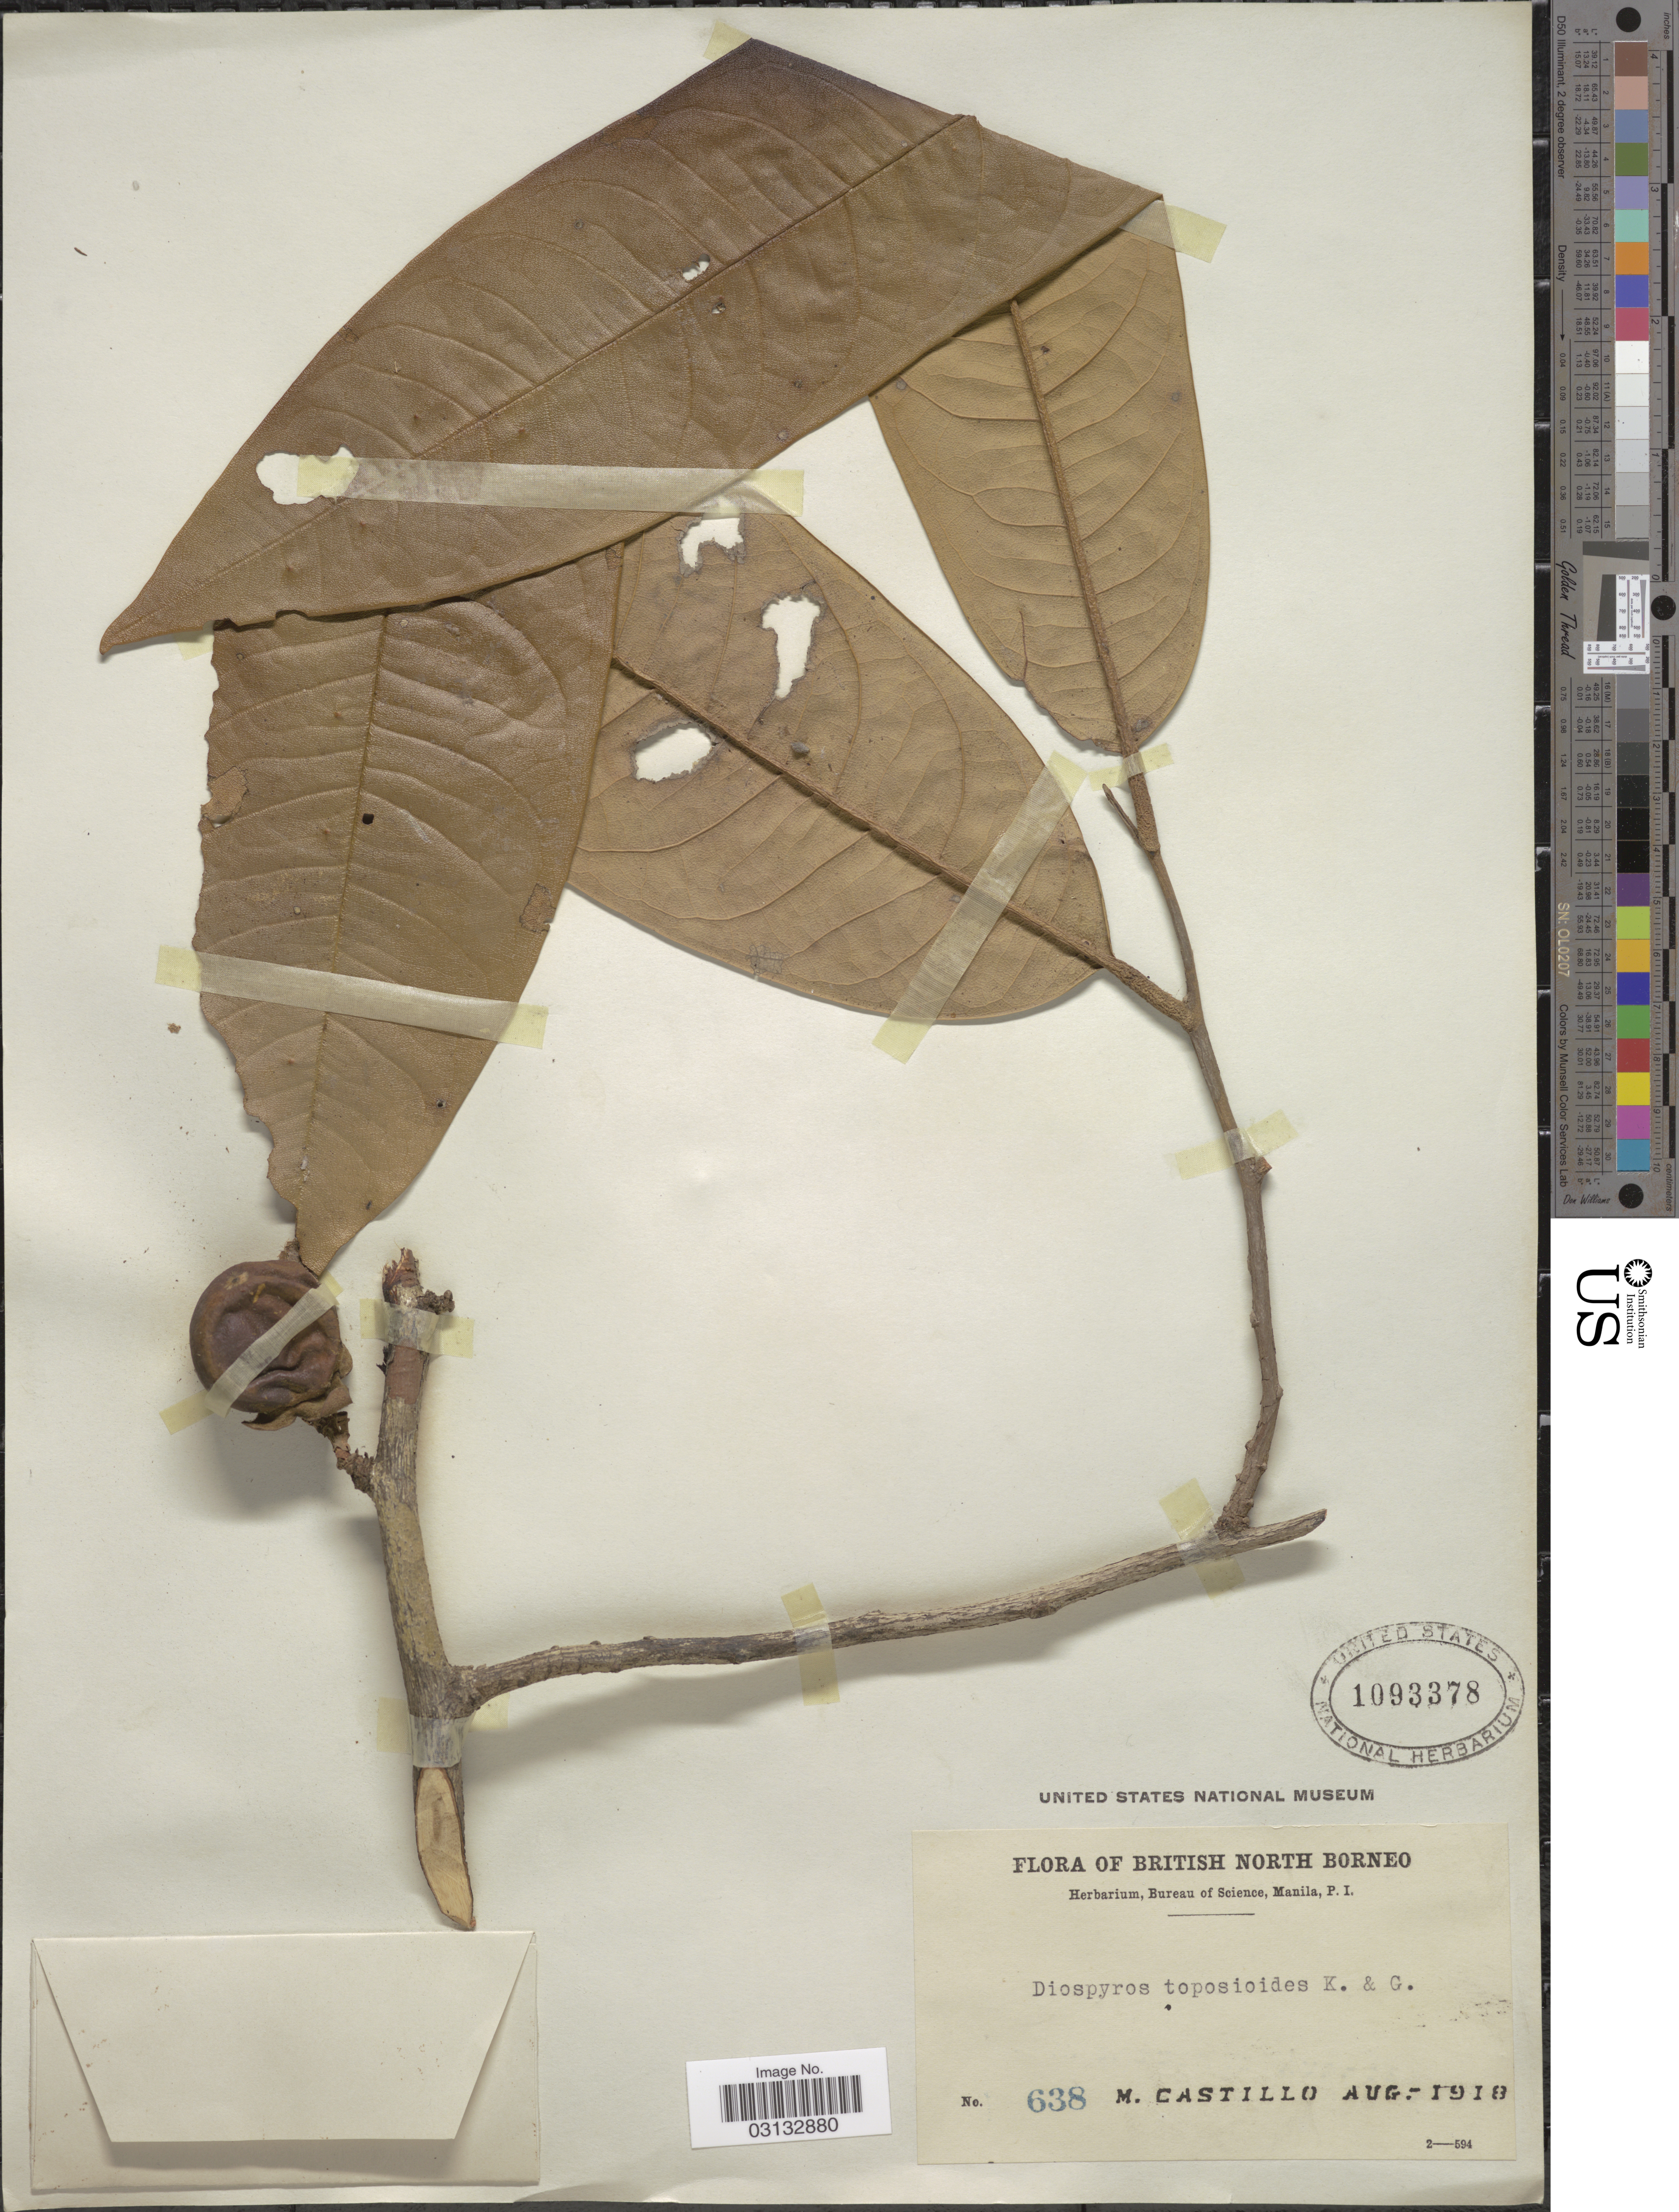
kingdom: Plantae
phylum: Tracheophyta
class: Magnoliopsida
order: Ericales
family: Ebenaceae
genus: Diospyros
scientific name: Diospyros toposioides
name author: King & Gamble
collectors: M. Castillo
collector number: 638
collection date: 1918-08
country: Malaysia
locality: British North Borneo.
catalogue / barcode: US 1093378